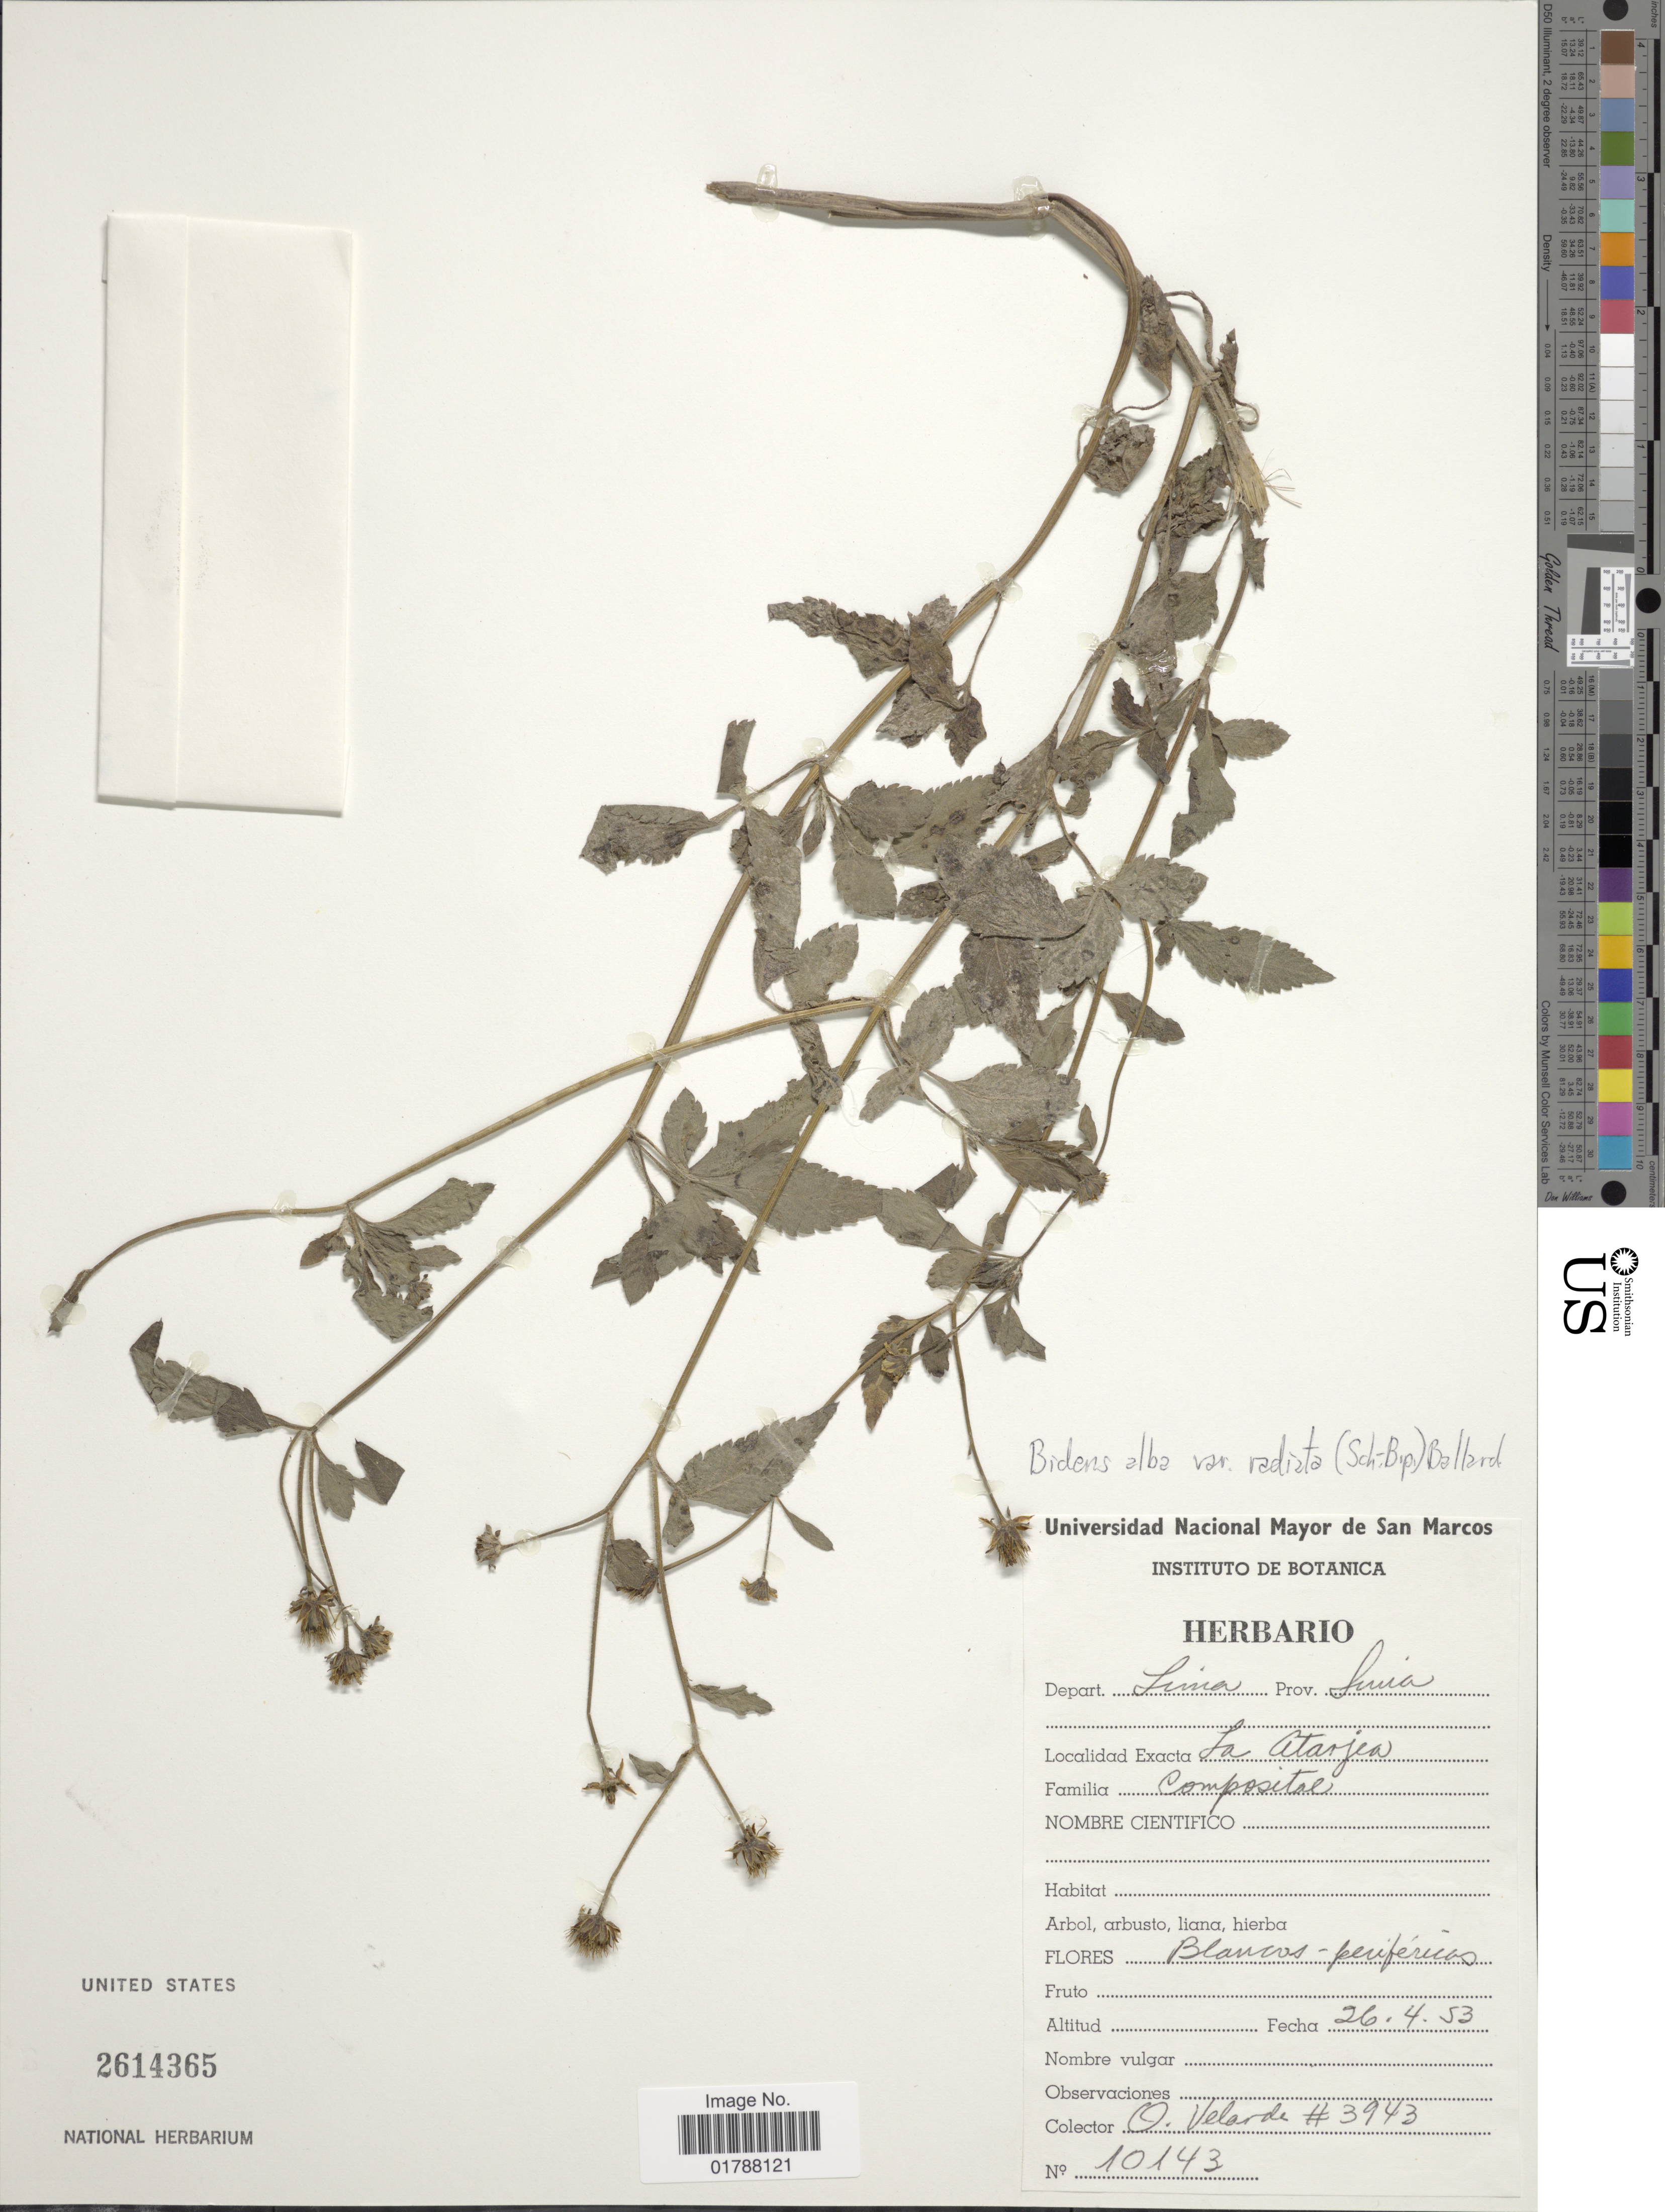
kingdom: Plantae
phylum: Tracheophyta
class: Magnoliopsida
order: Asterales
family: Asteraceae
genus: Bidens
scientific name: Bidens alba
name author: (L.) DC.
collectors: O. Velarde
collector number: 3943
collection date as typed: Transcribed d/m/y: 26/4/53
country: Peru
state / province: Lima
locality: Depart. Lima, Prov. Lima, La Atarjea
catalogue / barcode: US 2614365